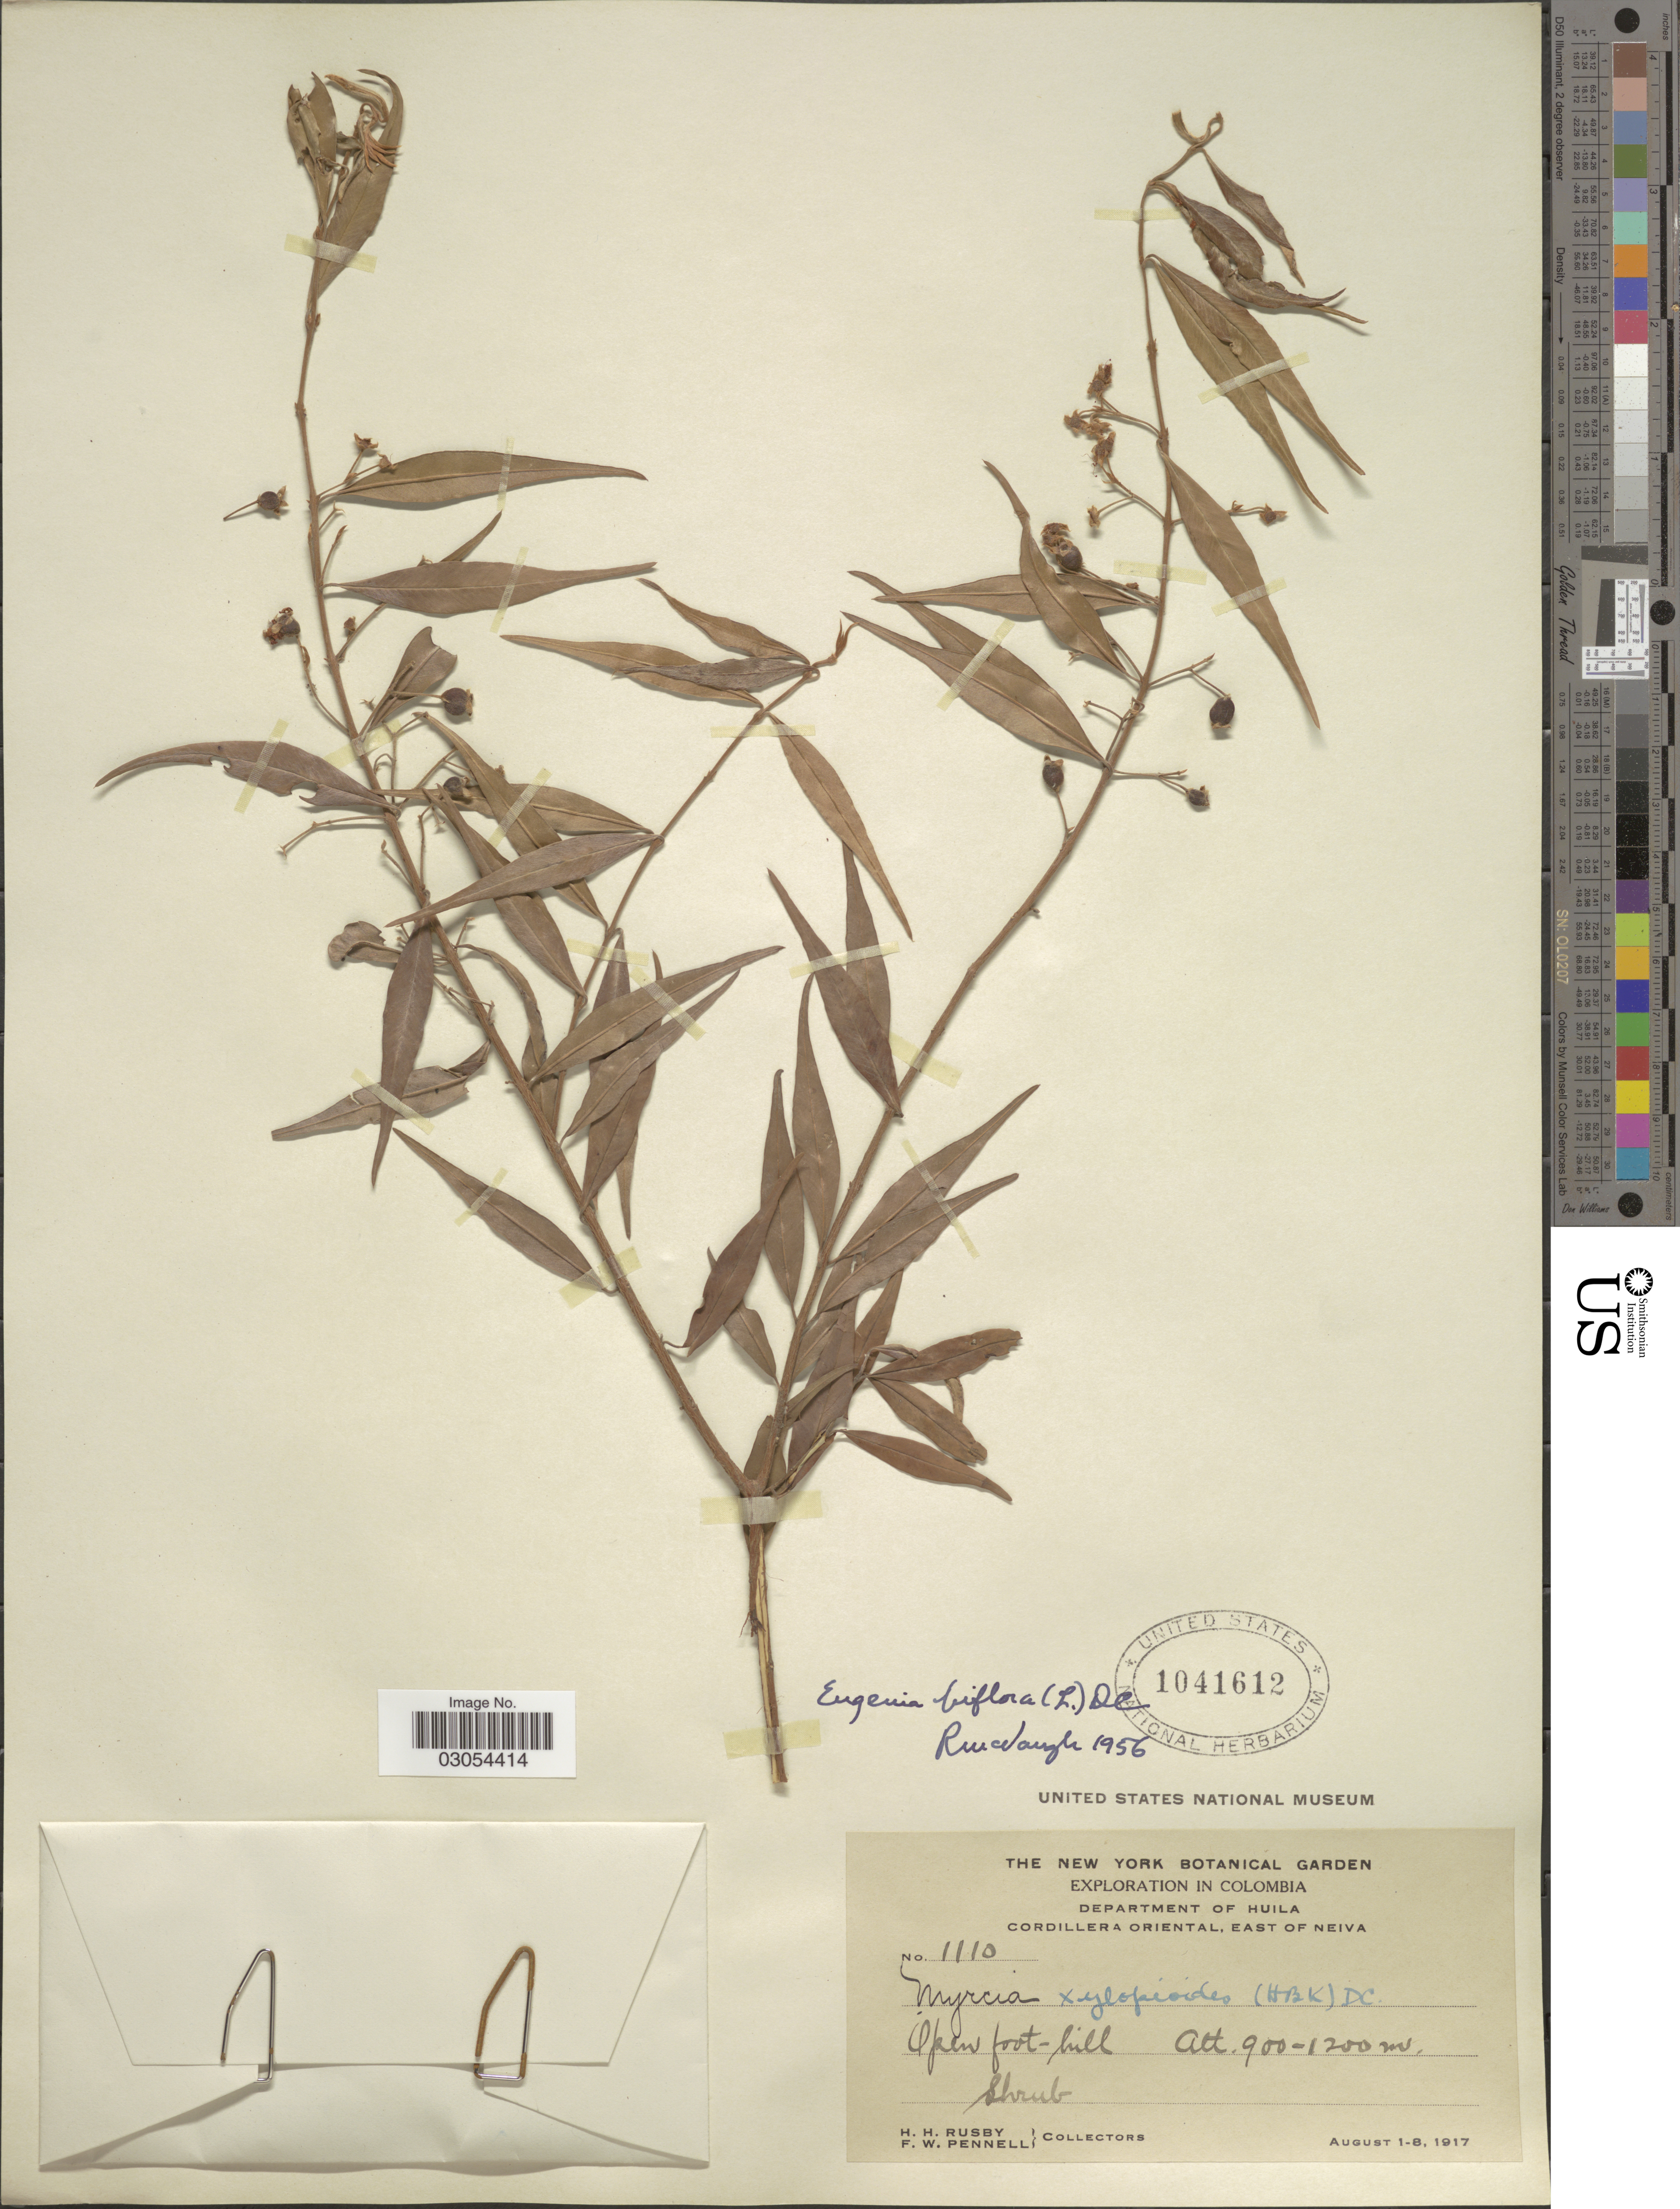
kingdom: Plantae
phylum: Tracheophyta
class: Magnoliopsida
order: Myrtales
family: Myrtaceae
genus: Eugenia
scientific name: Eugenia biflora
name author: (L.) DC.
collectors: H. H. Rusby & F. W. Pennell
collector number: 1110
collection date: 1917-08-01/1917-08-08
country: Colombia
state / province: Huila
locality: Department of Huila. Cordillera Oriental, East of Neiva.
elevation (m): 900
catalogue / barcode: US 1041612